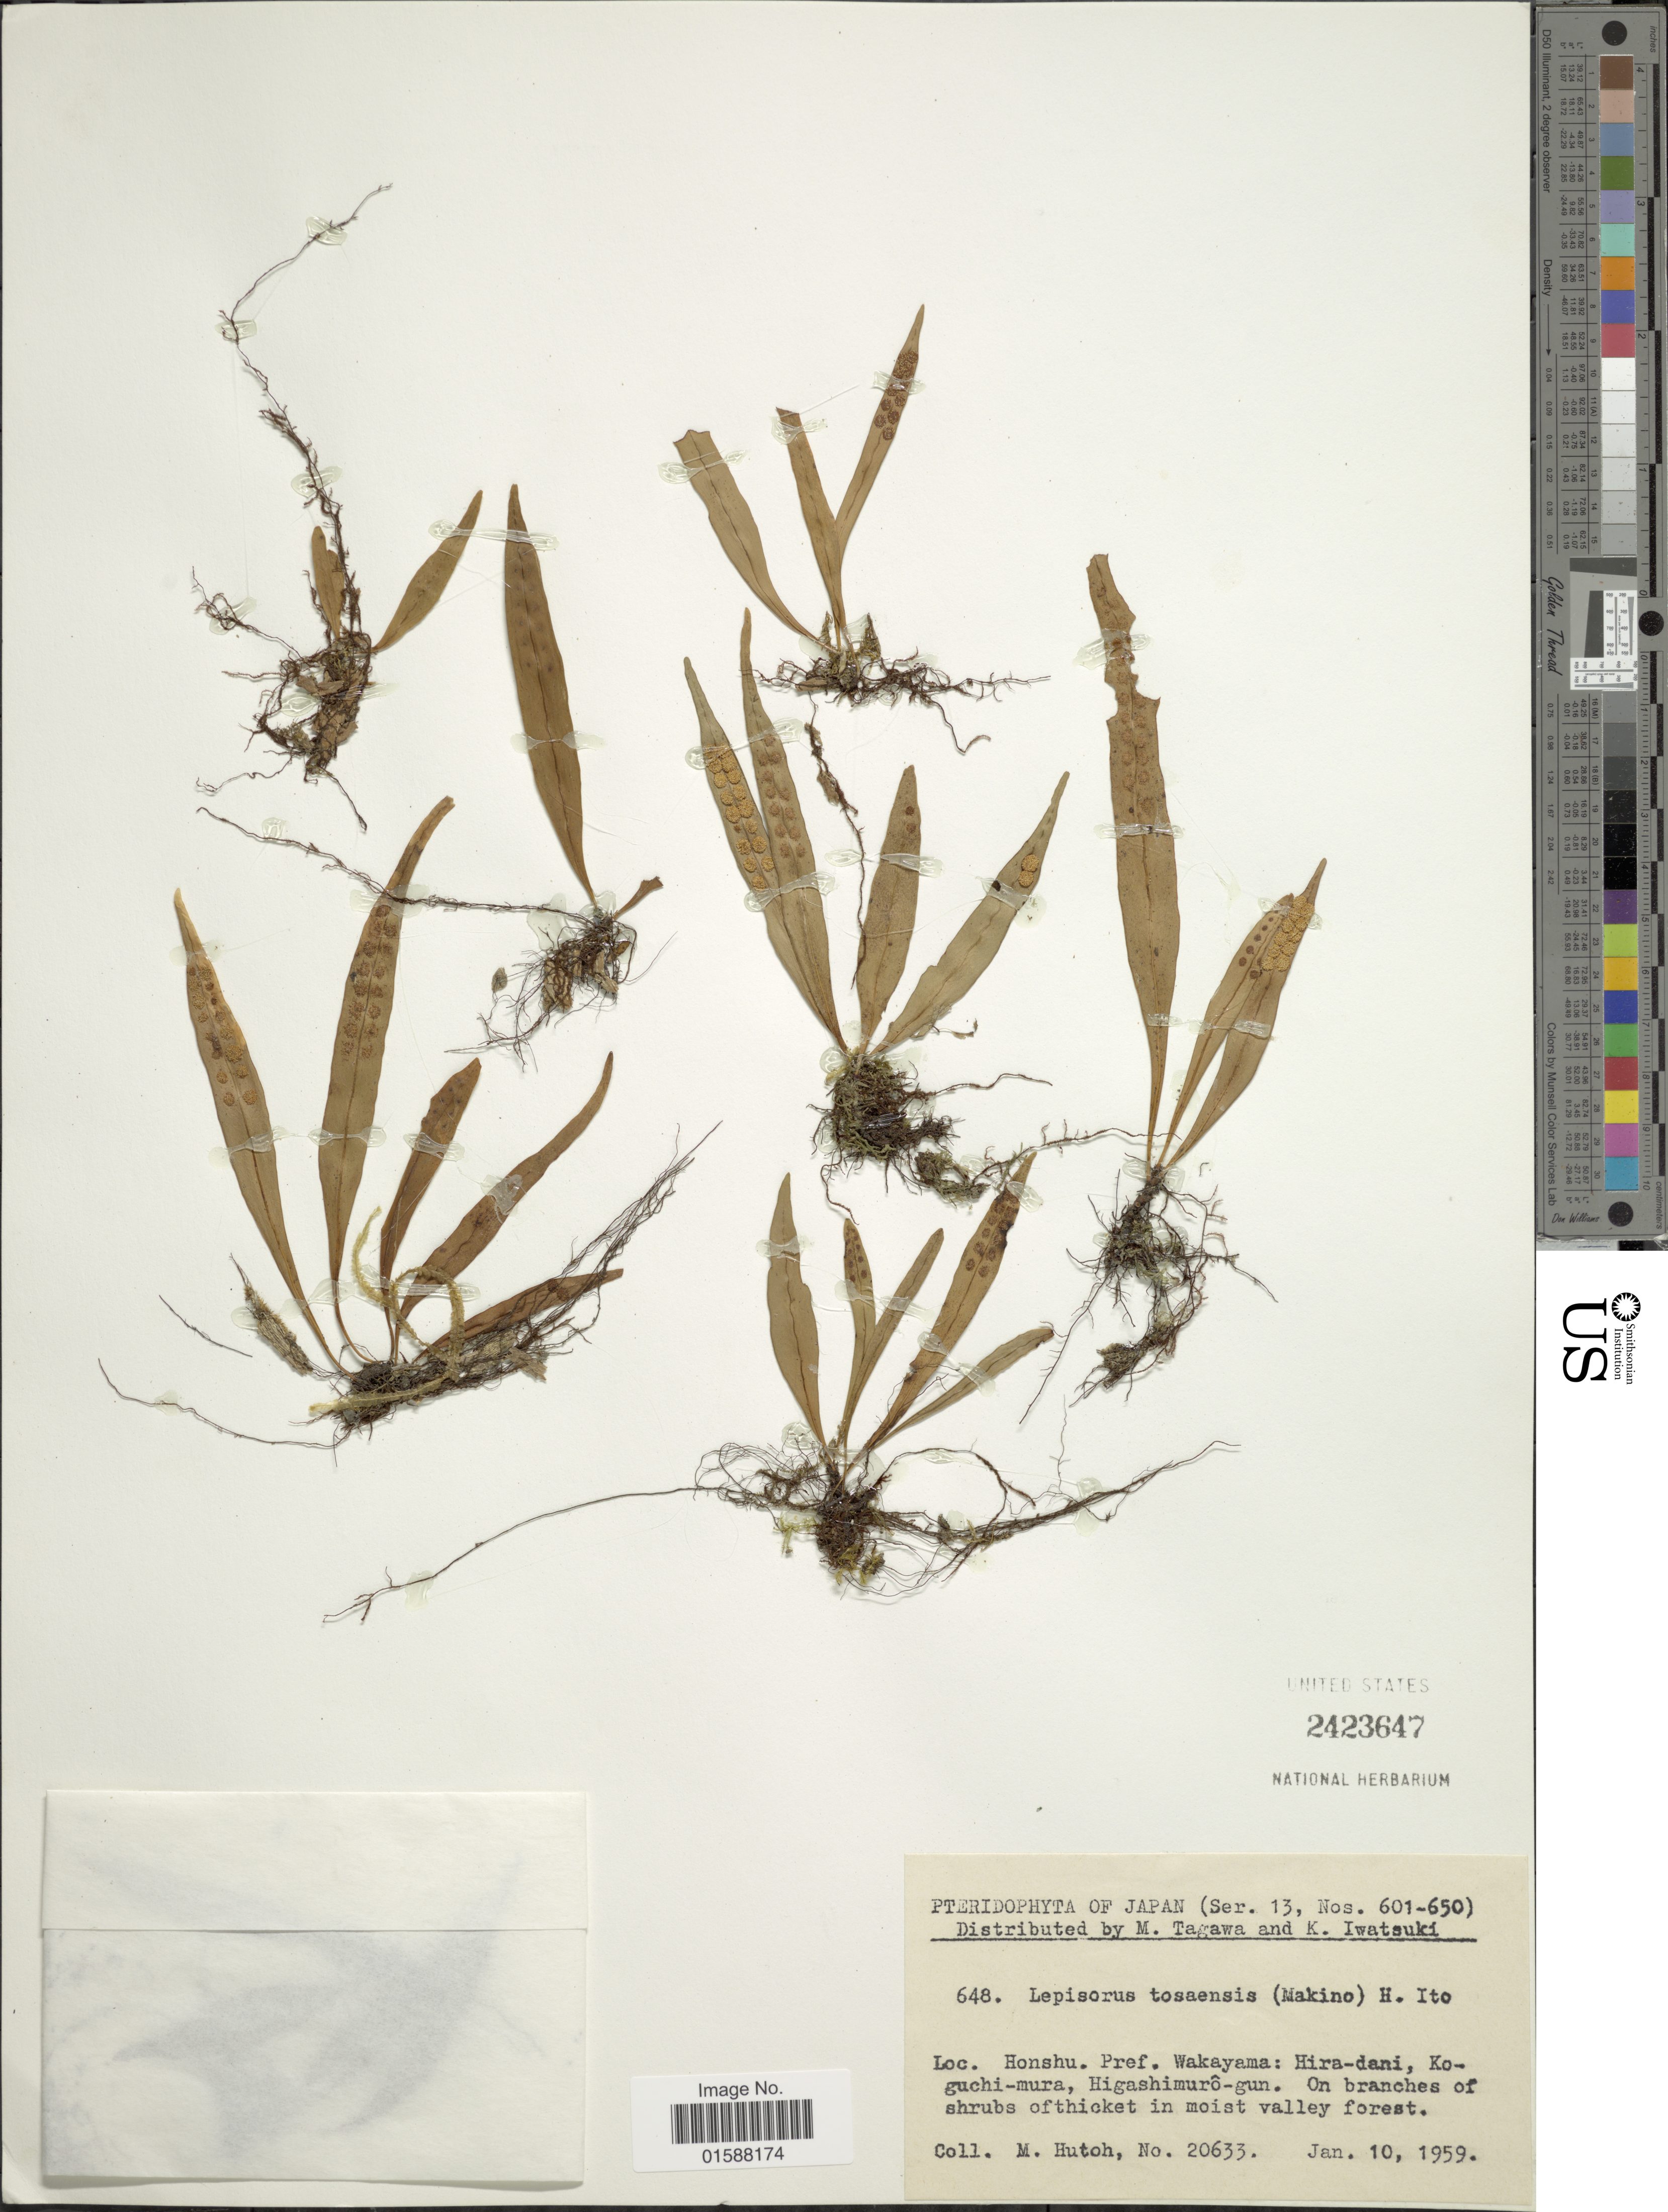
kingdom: Plantae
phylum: Tracheophyta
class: Polypodiopsida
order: Polypodiales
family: Polypodiaceae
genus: Lepisorus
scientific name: Lepisorus tosaensis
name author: (Makino) H. Itô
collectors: M. Hutch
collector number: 20633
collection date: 1959-01-10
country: Japan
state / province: Wakayama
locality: Honshu. Hira-dani, Koguchi-mura, Higashimurô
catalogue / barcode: US 2423647